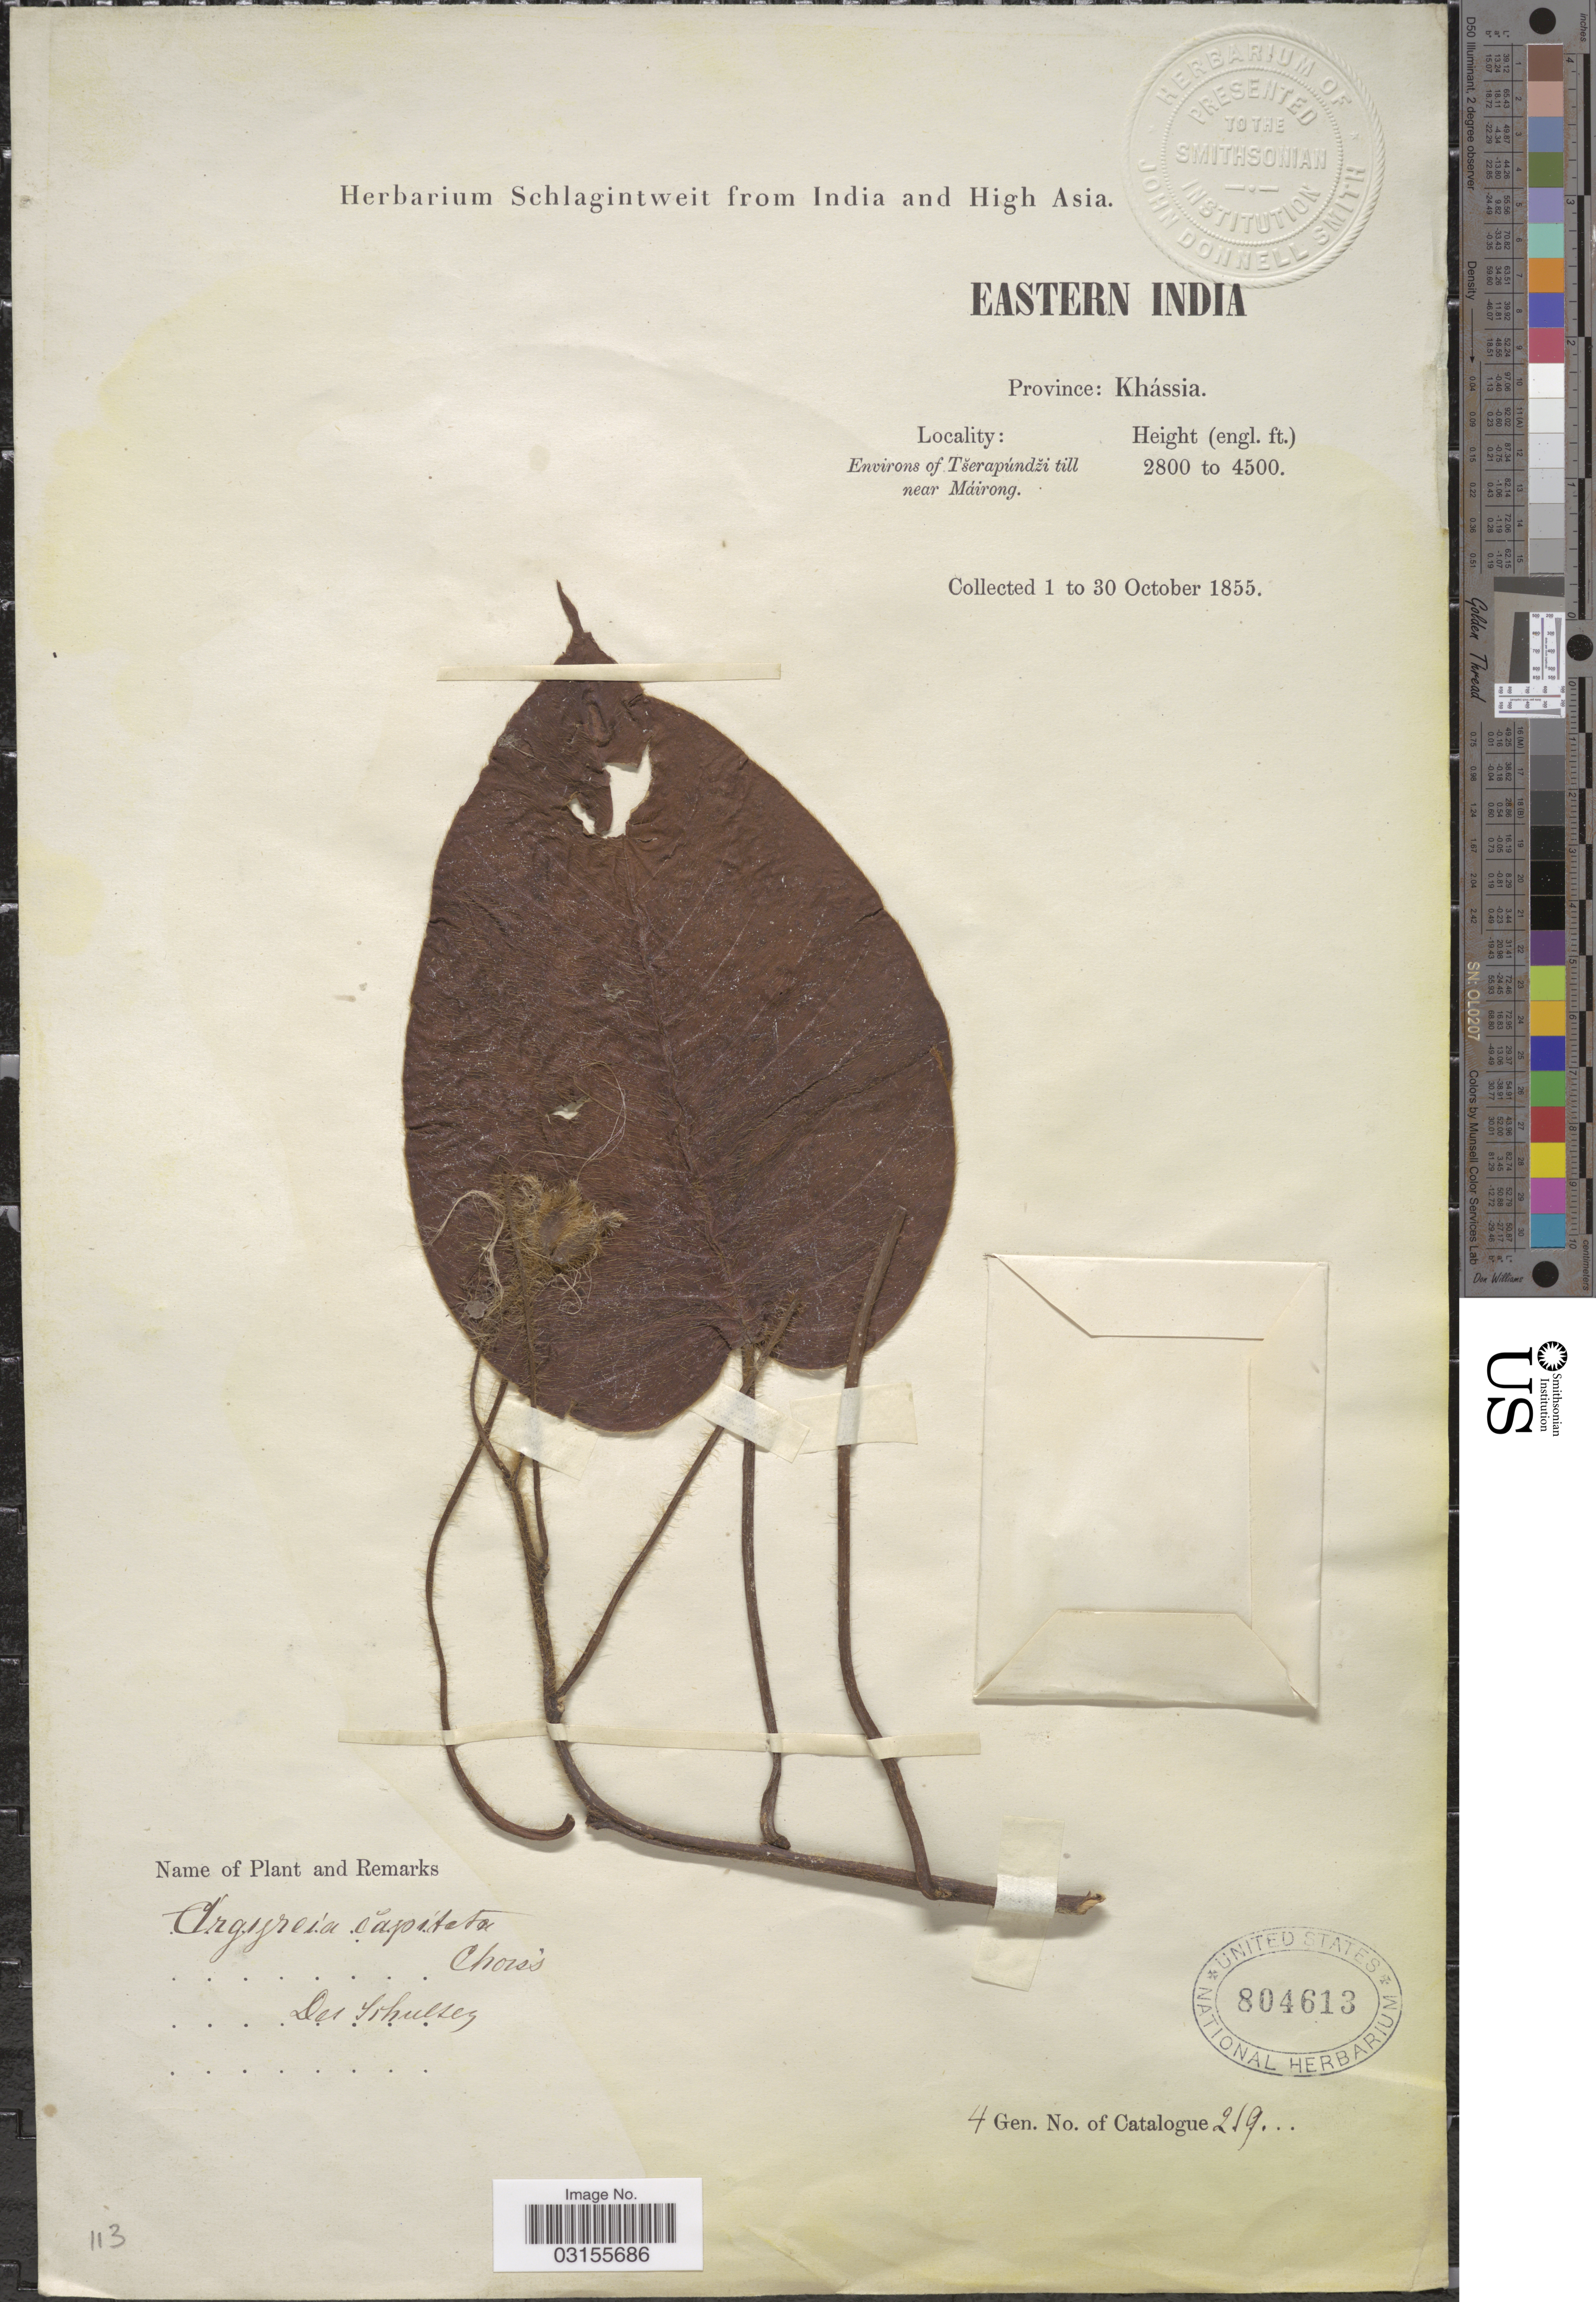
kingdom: Plantae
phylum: Tracheophyta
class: Magnoliopsida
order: Solanales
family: Convolvulaceae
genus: Argyreia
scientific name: Argyreia capitata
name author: (Vahl) Choisy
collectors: ex herb. Schlagintweit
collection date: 1855-10-01/1855-10-30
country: India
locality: Eastern India. Province: Khássia. Environs of Tšerapúndži till near Máirong.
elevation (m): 853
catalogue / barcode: US 804613